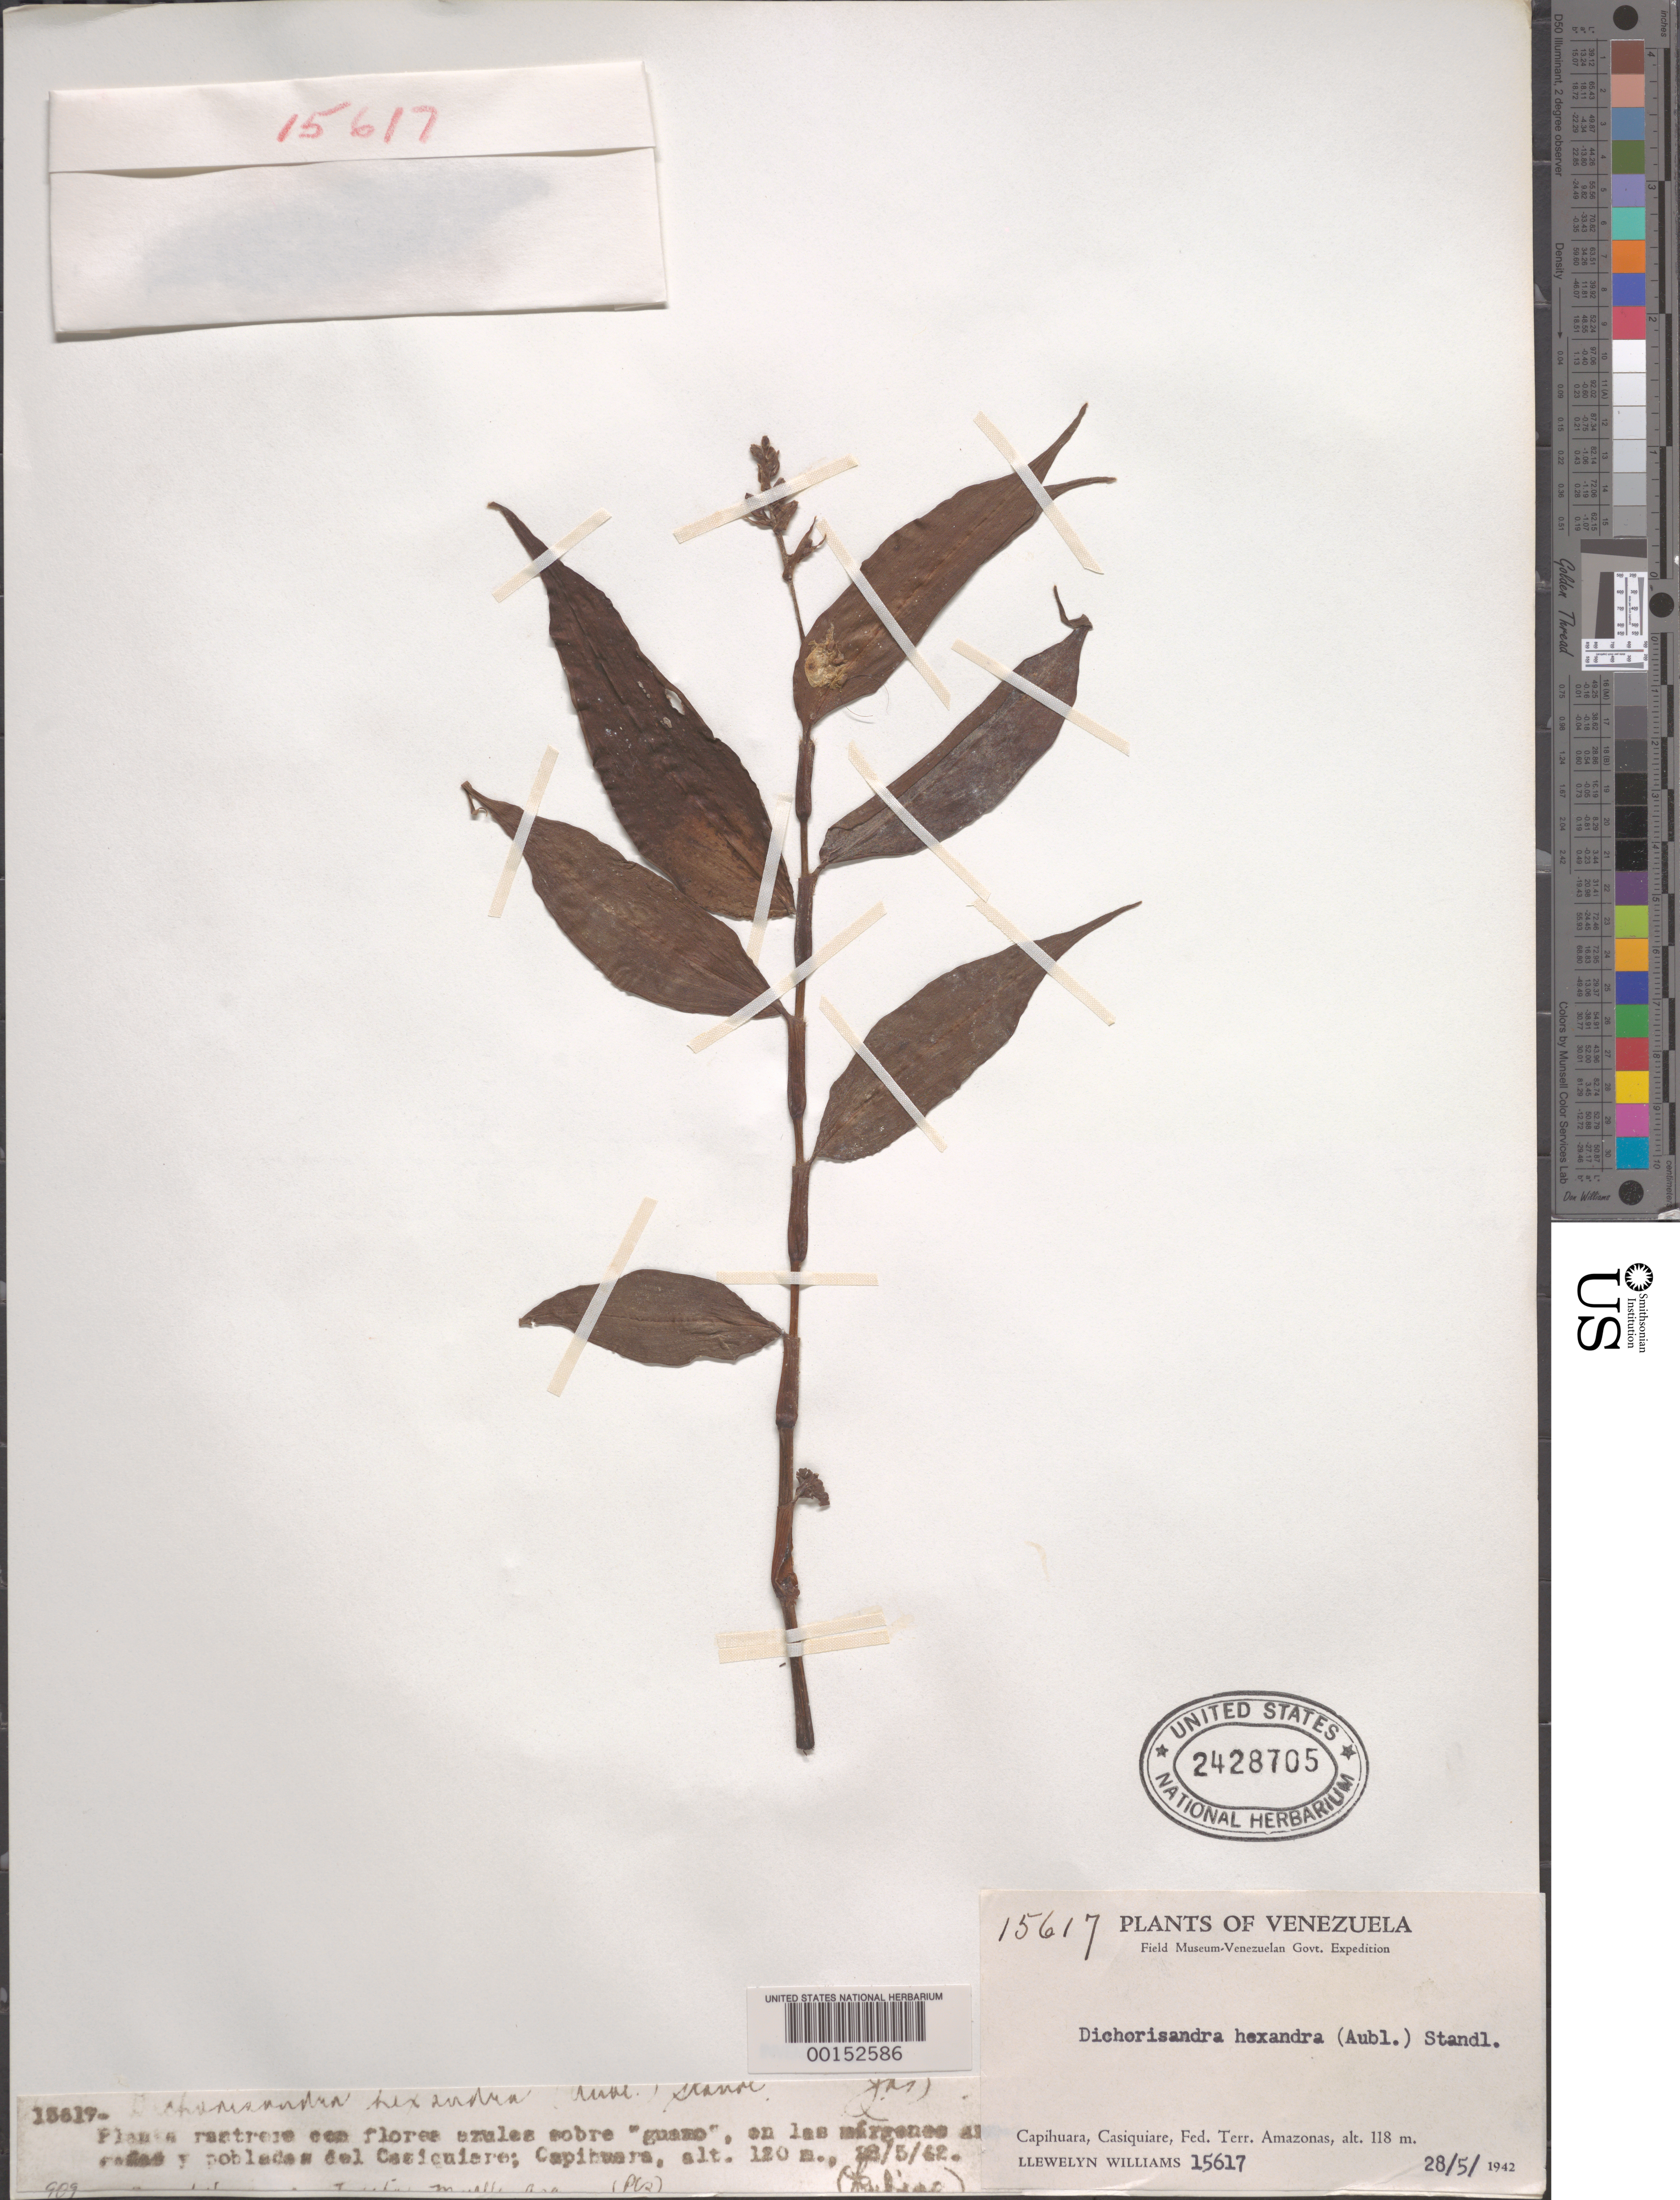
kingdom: Plantae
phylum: Tracheophyta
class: Liliopsida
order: Commelinales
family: Commelinaceae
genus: Dichorisandra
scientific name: Dichorisandra hexandra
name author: (Aubl.) Standl.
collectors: Ll. Williams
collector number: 15617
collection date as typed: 28 May 1942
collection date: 1942-05-28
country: Venezuela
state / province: Amazonas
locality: Capihuara, casiquiare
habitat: Riverbanks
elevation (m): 118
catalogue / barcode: US 2428705